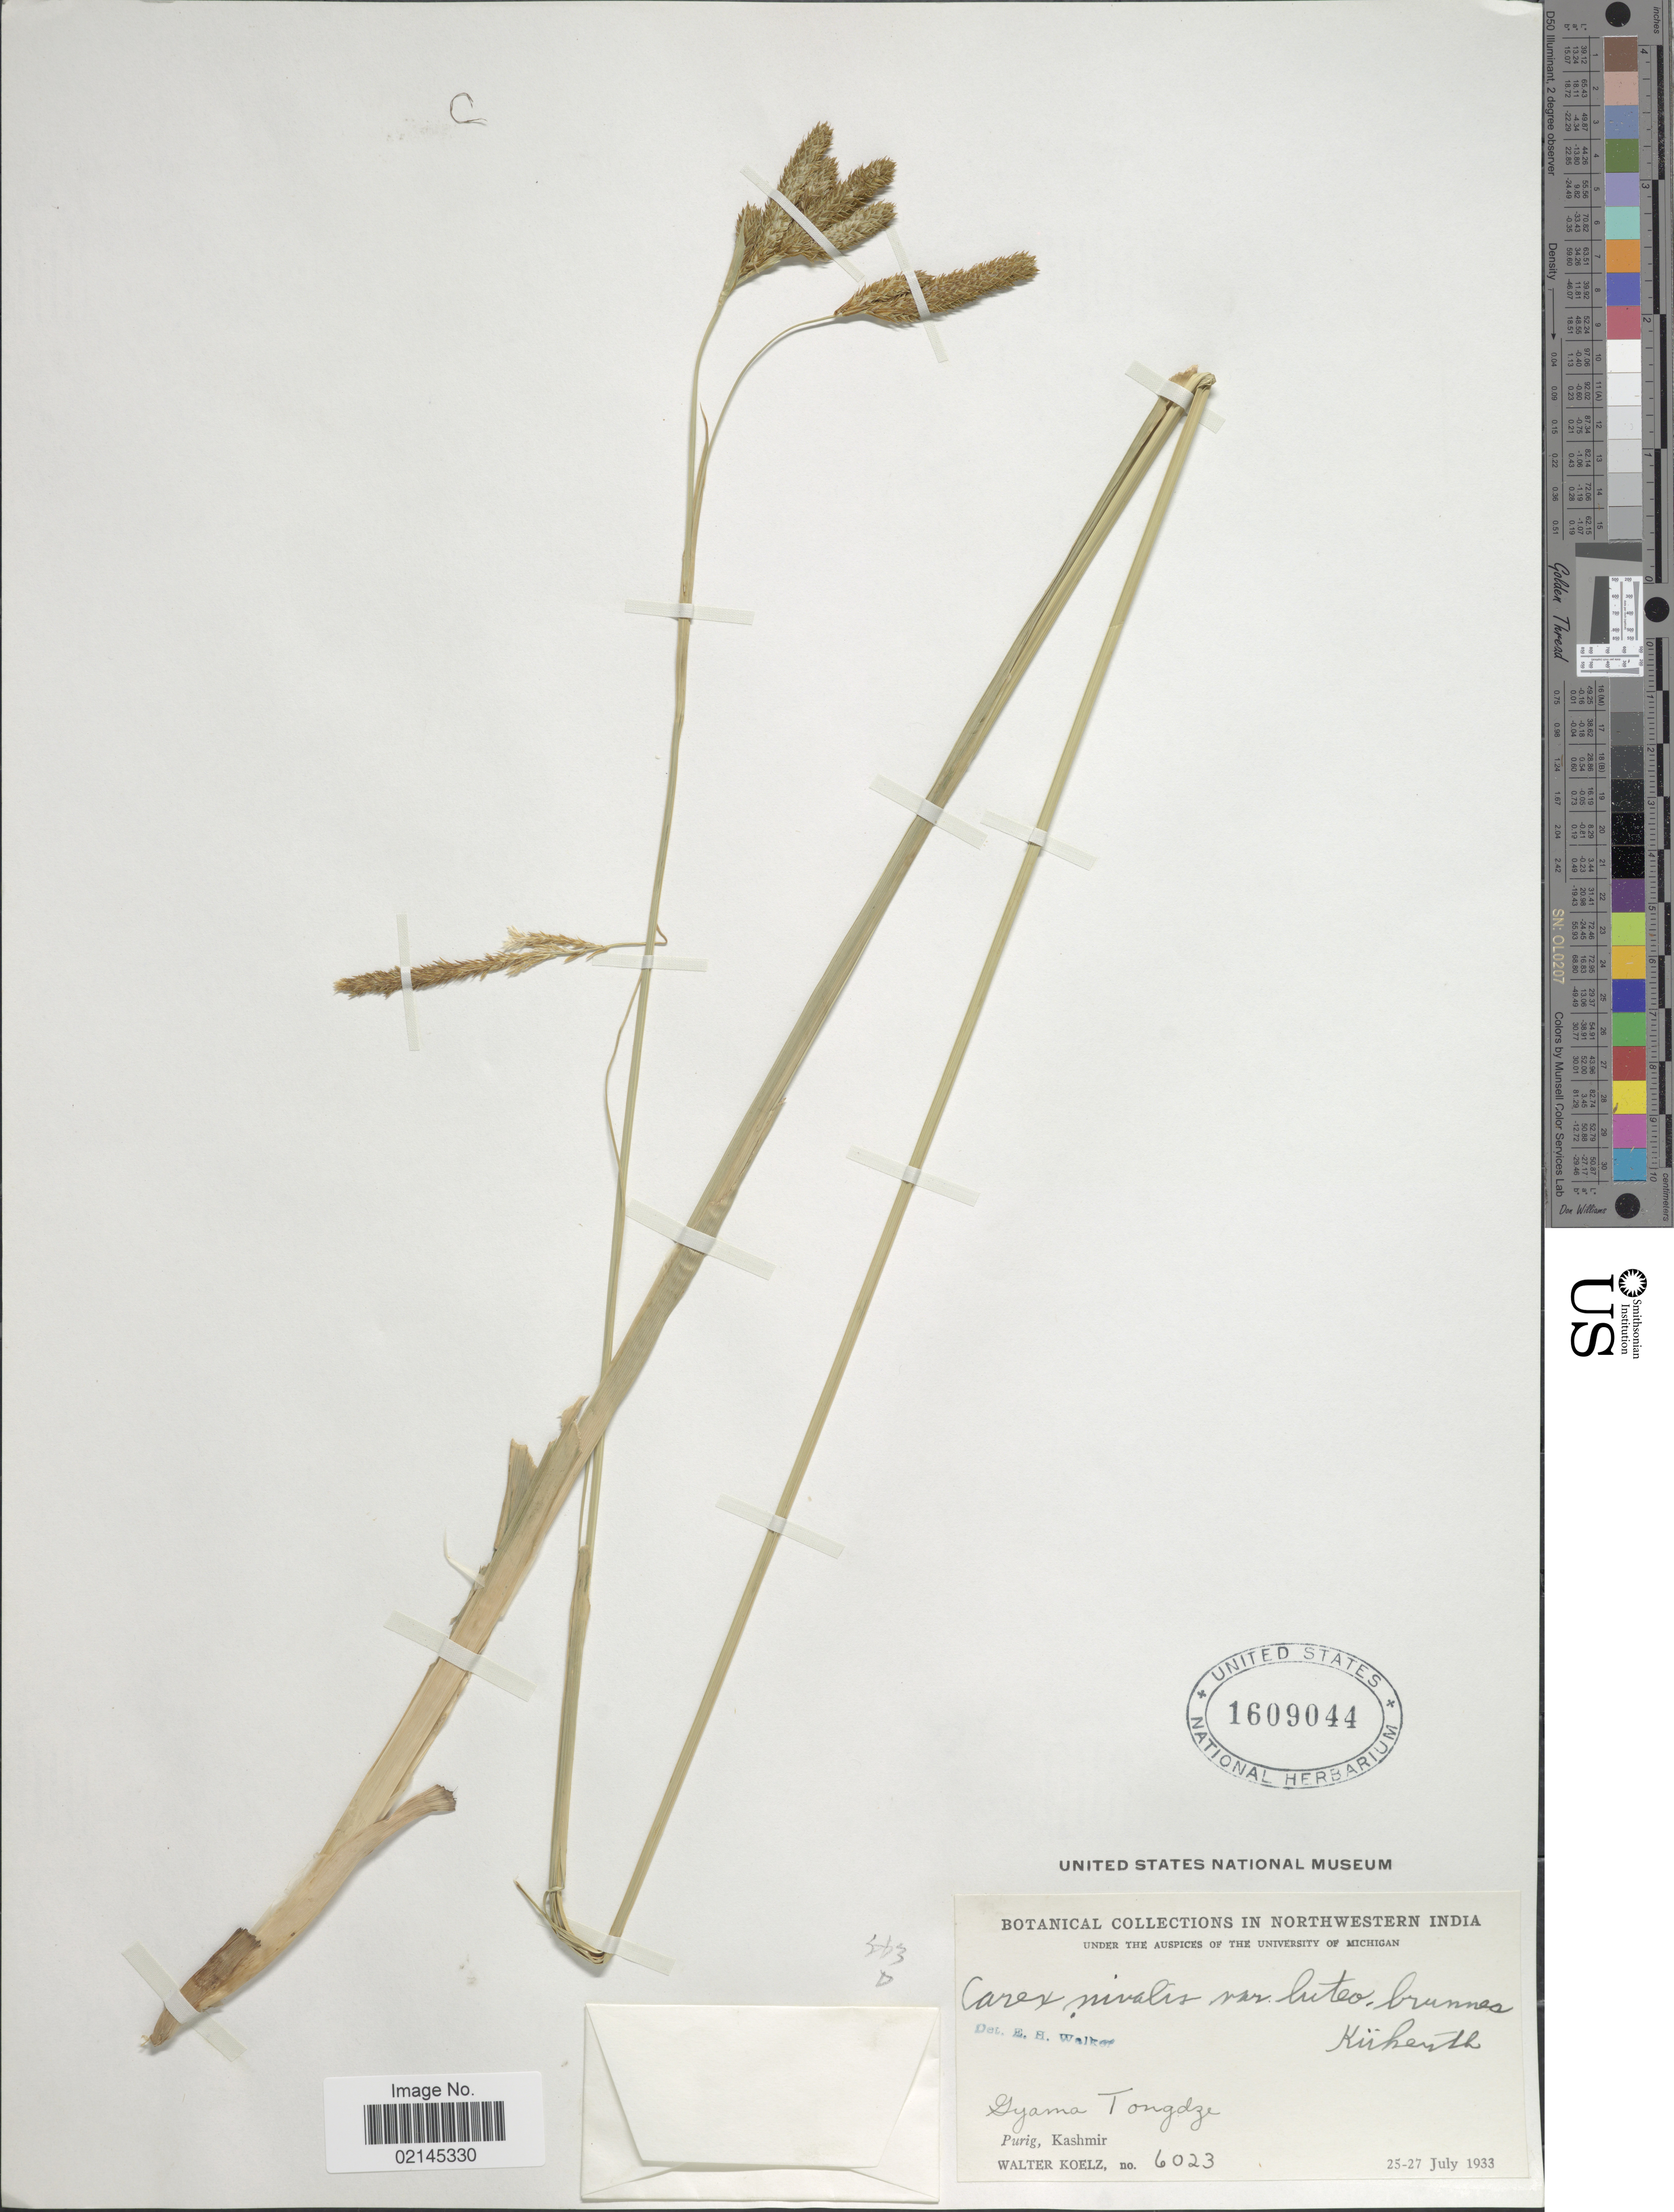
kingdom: Plantae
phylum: Tracheophyta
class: Liliopsida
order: Poales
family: Cyperaceae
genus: Carex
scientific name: Carex nivalis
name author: Boott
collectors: W. N. Koelz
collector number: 6023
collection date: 1933-07-25/1933-07-27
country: India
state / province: Jammu and Kashmir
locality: Northwestern India. Gyama Tongdze. Purig, Kashmir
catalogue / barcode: US 1609044